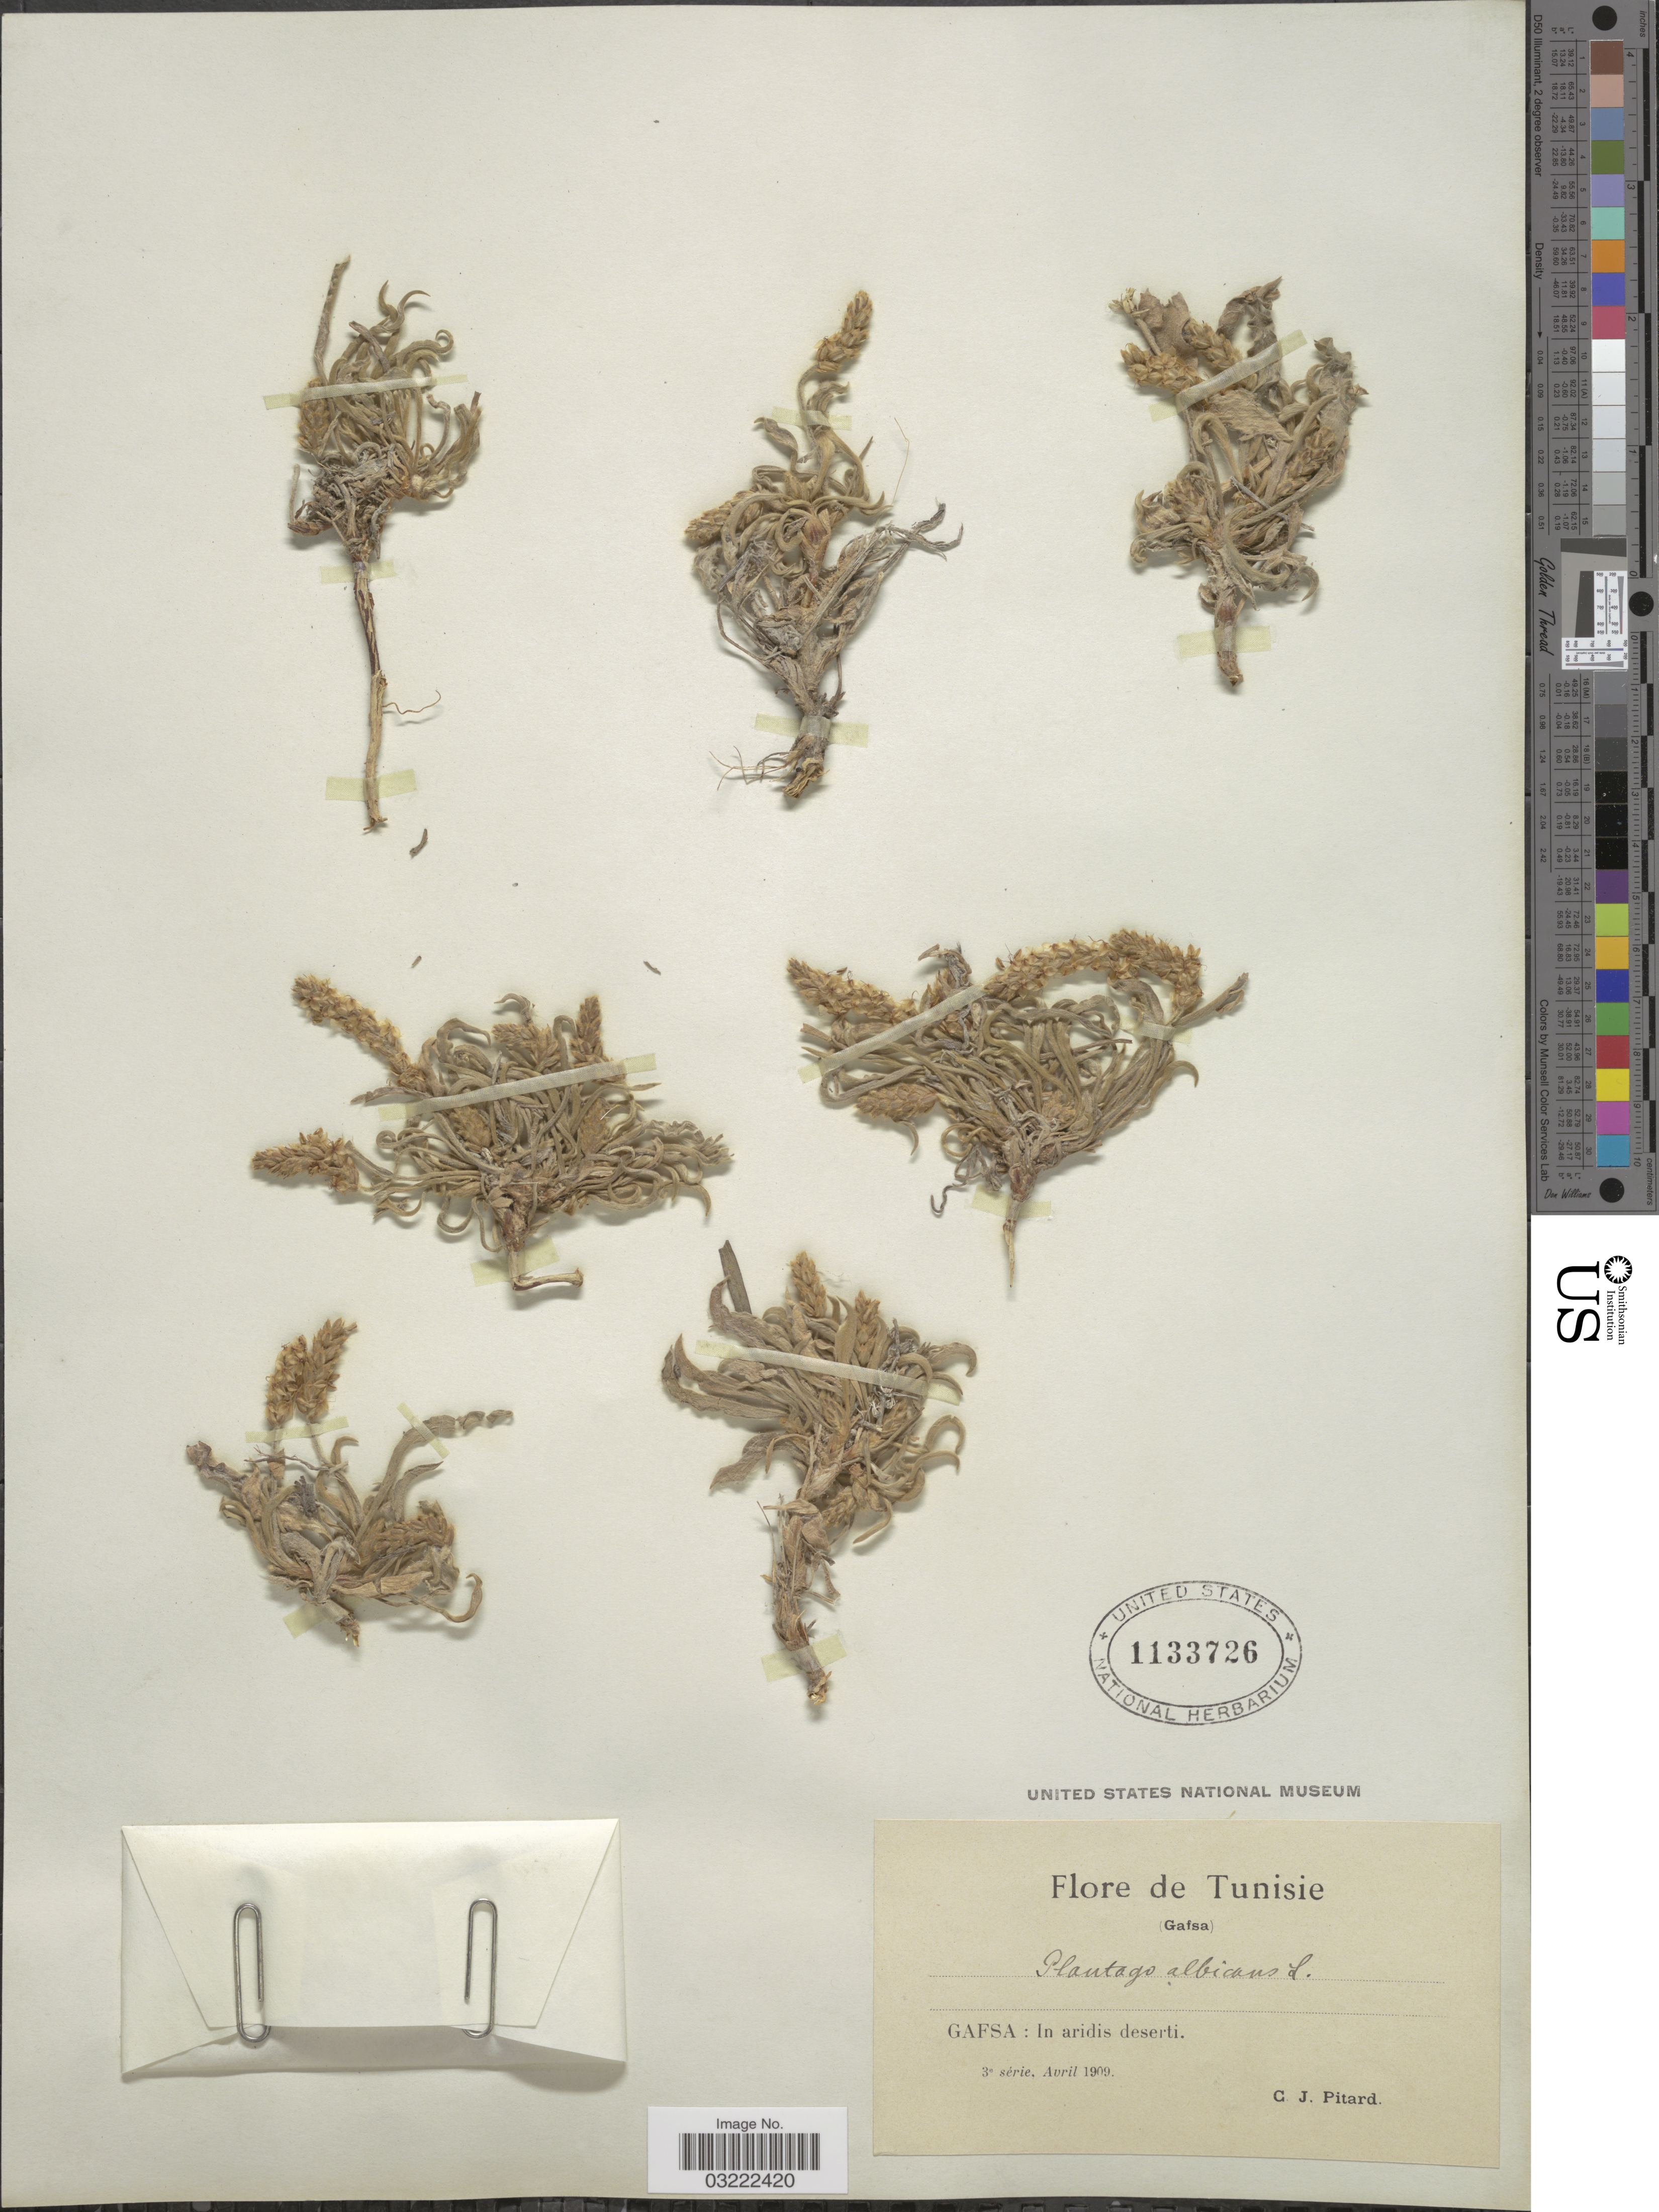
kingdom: Plantae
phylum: Tracheophyta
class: Magnoliopsida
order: Lamiales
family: Plantaginaceae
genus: Plantago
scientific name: Plantago albicans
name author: L.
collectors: C. Pitard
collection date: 1909-04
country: Tunisia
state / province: Gafsa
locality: Tunisie.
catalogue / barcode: US 1133726